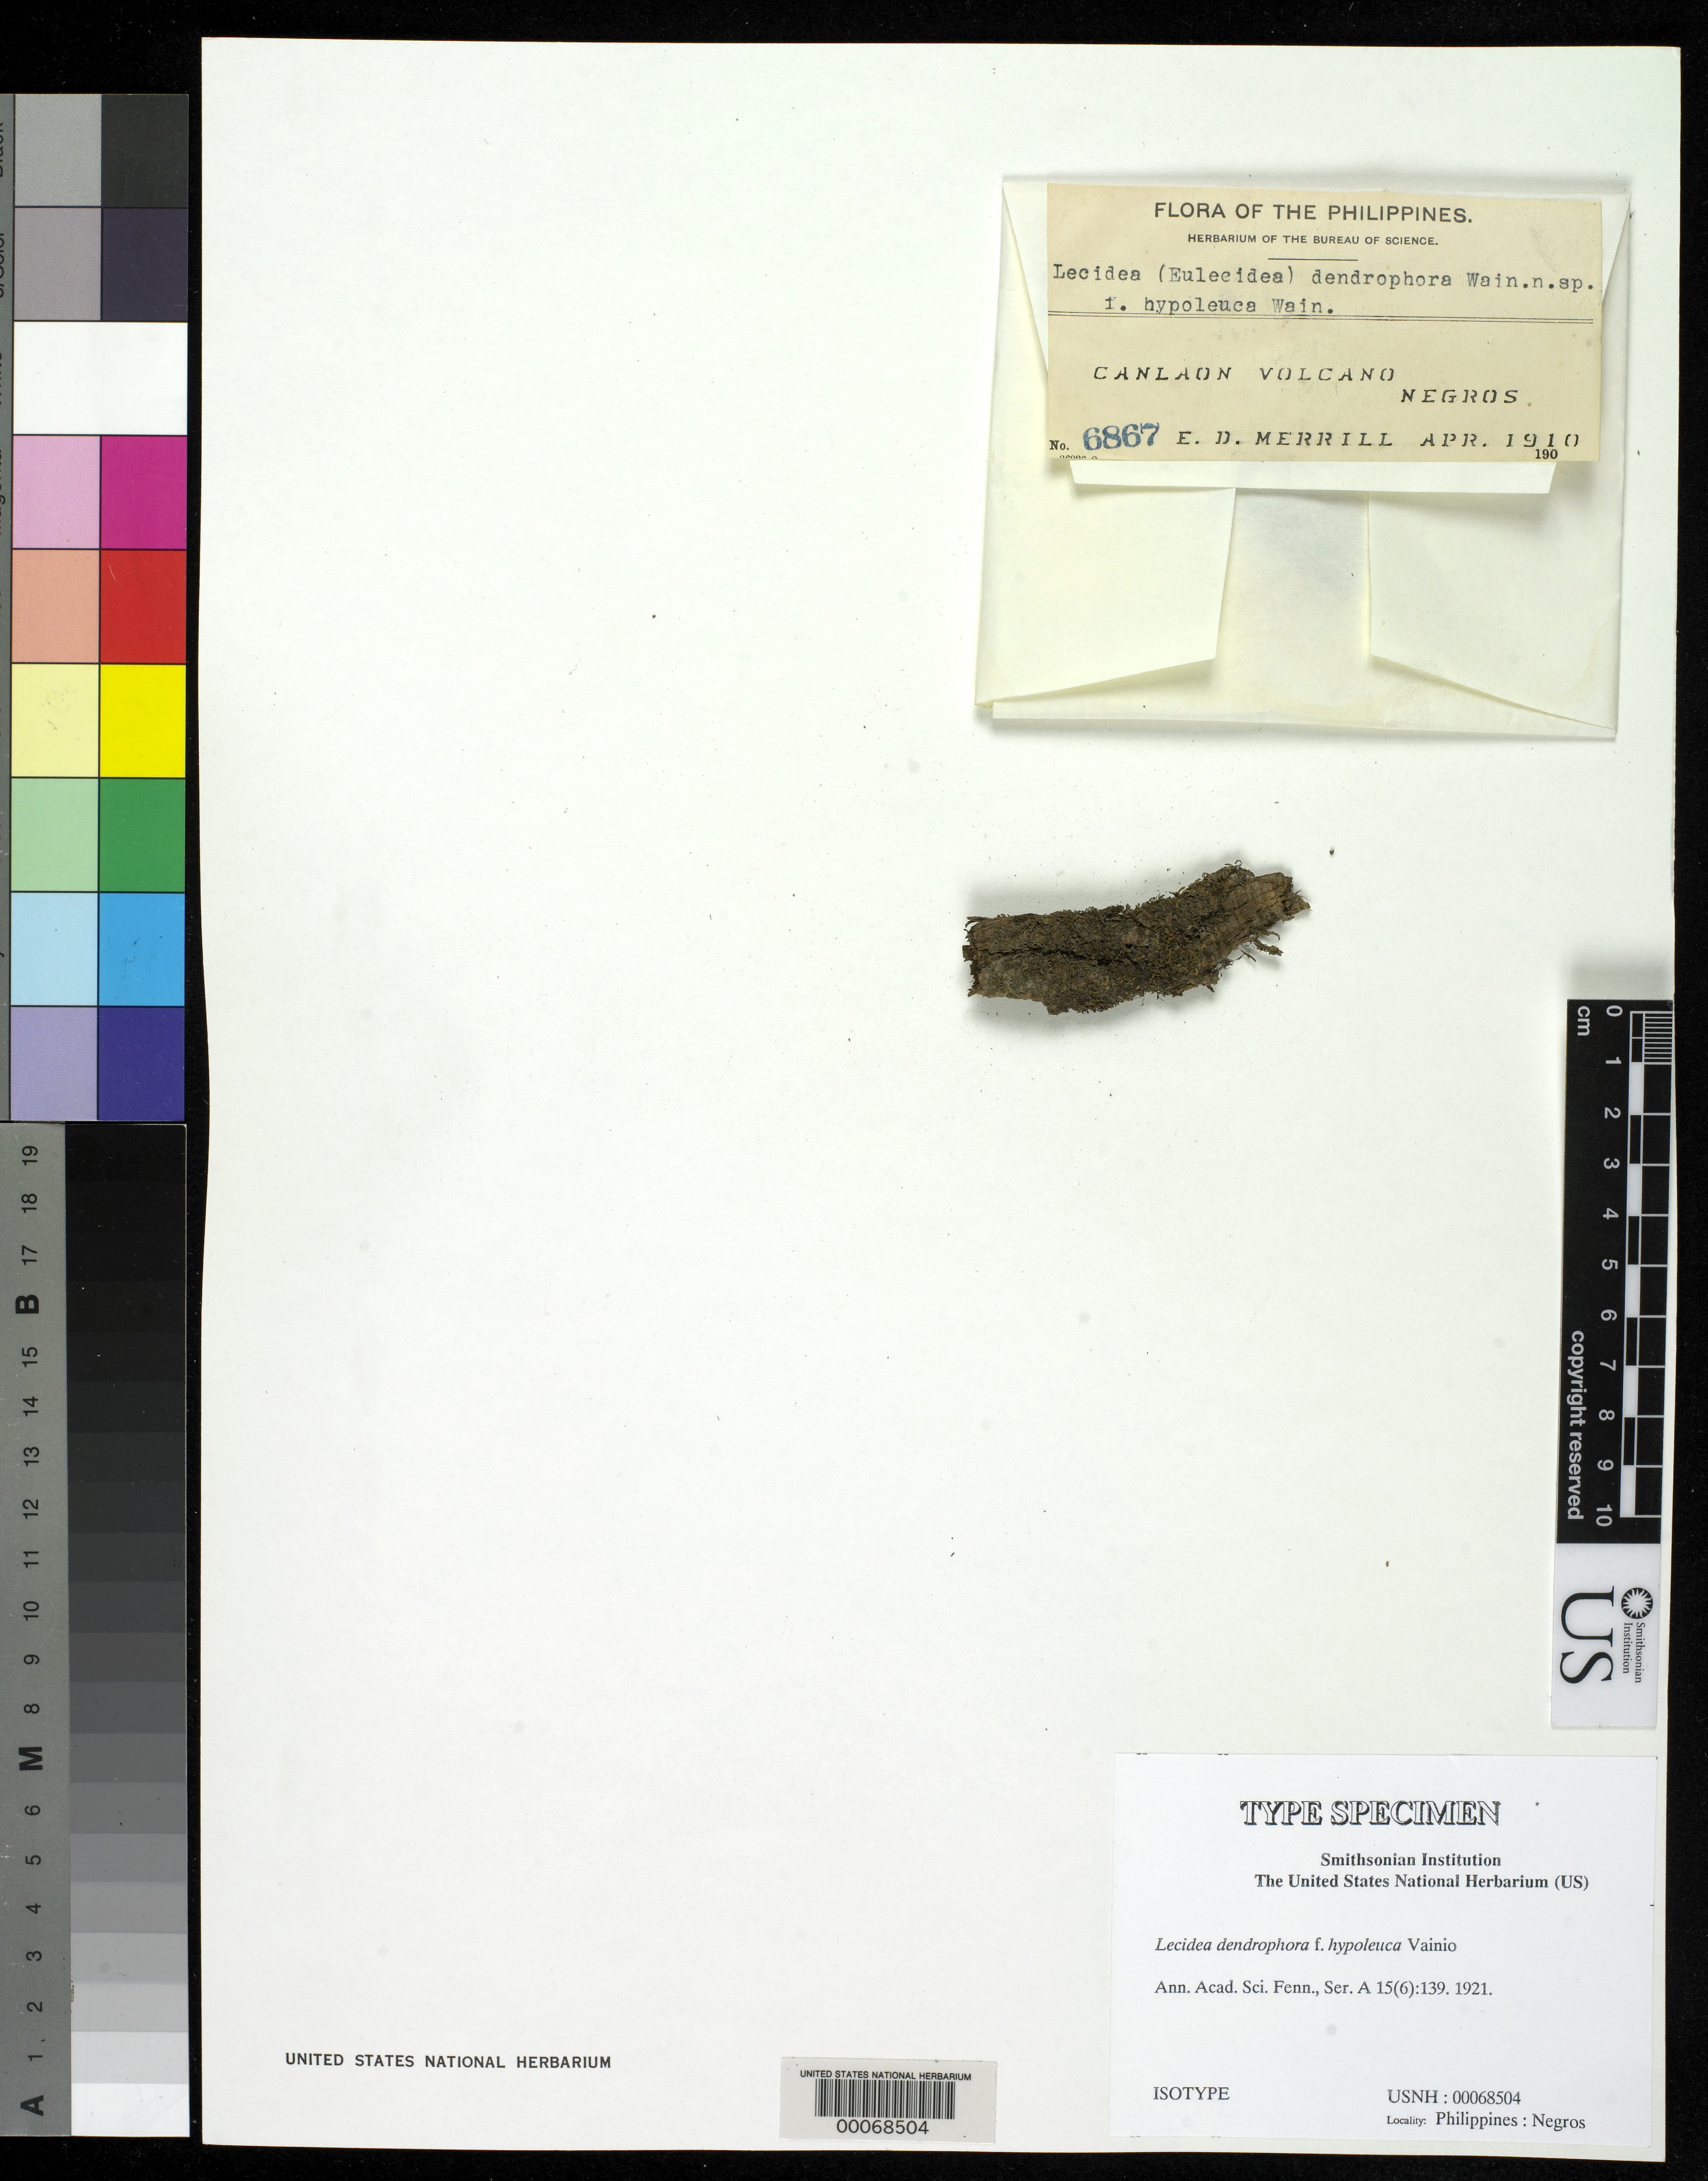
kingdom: Fungi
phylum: Ascomycota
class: Lecanoromycetes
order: Lecideales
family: Lecideaceae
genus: Lecidea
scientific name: Lecidea dendrophora f. hypoleuca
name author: Vain.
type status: Isotype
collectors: E. D. Merrill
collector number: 6867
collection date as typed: Apr 1910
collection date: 1910-04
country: Philippines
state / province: Central Visayas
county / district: Negros Oriental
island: Negros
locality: Canlaon Volcano.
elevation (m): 1951